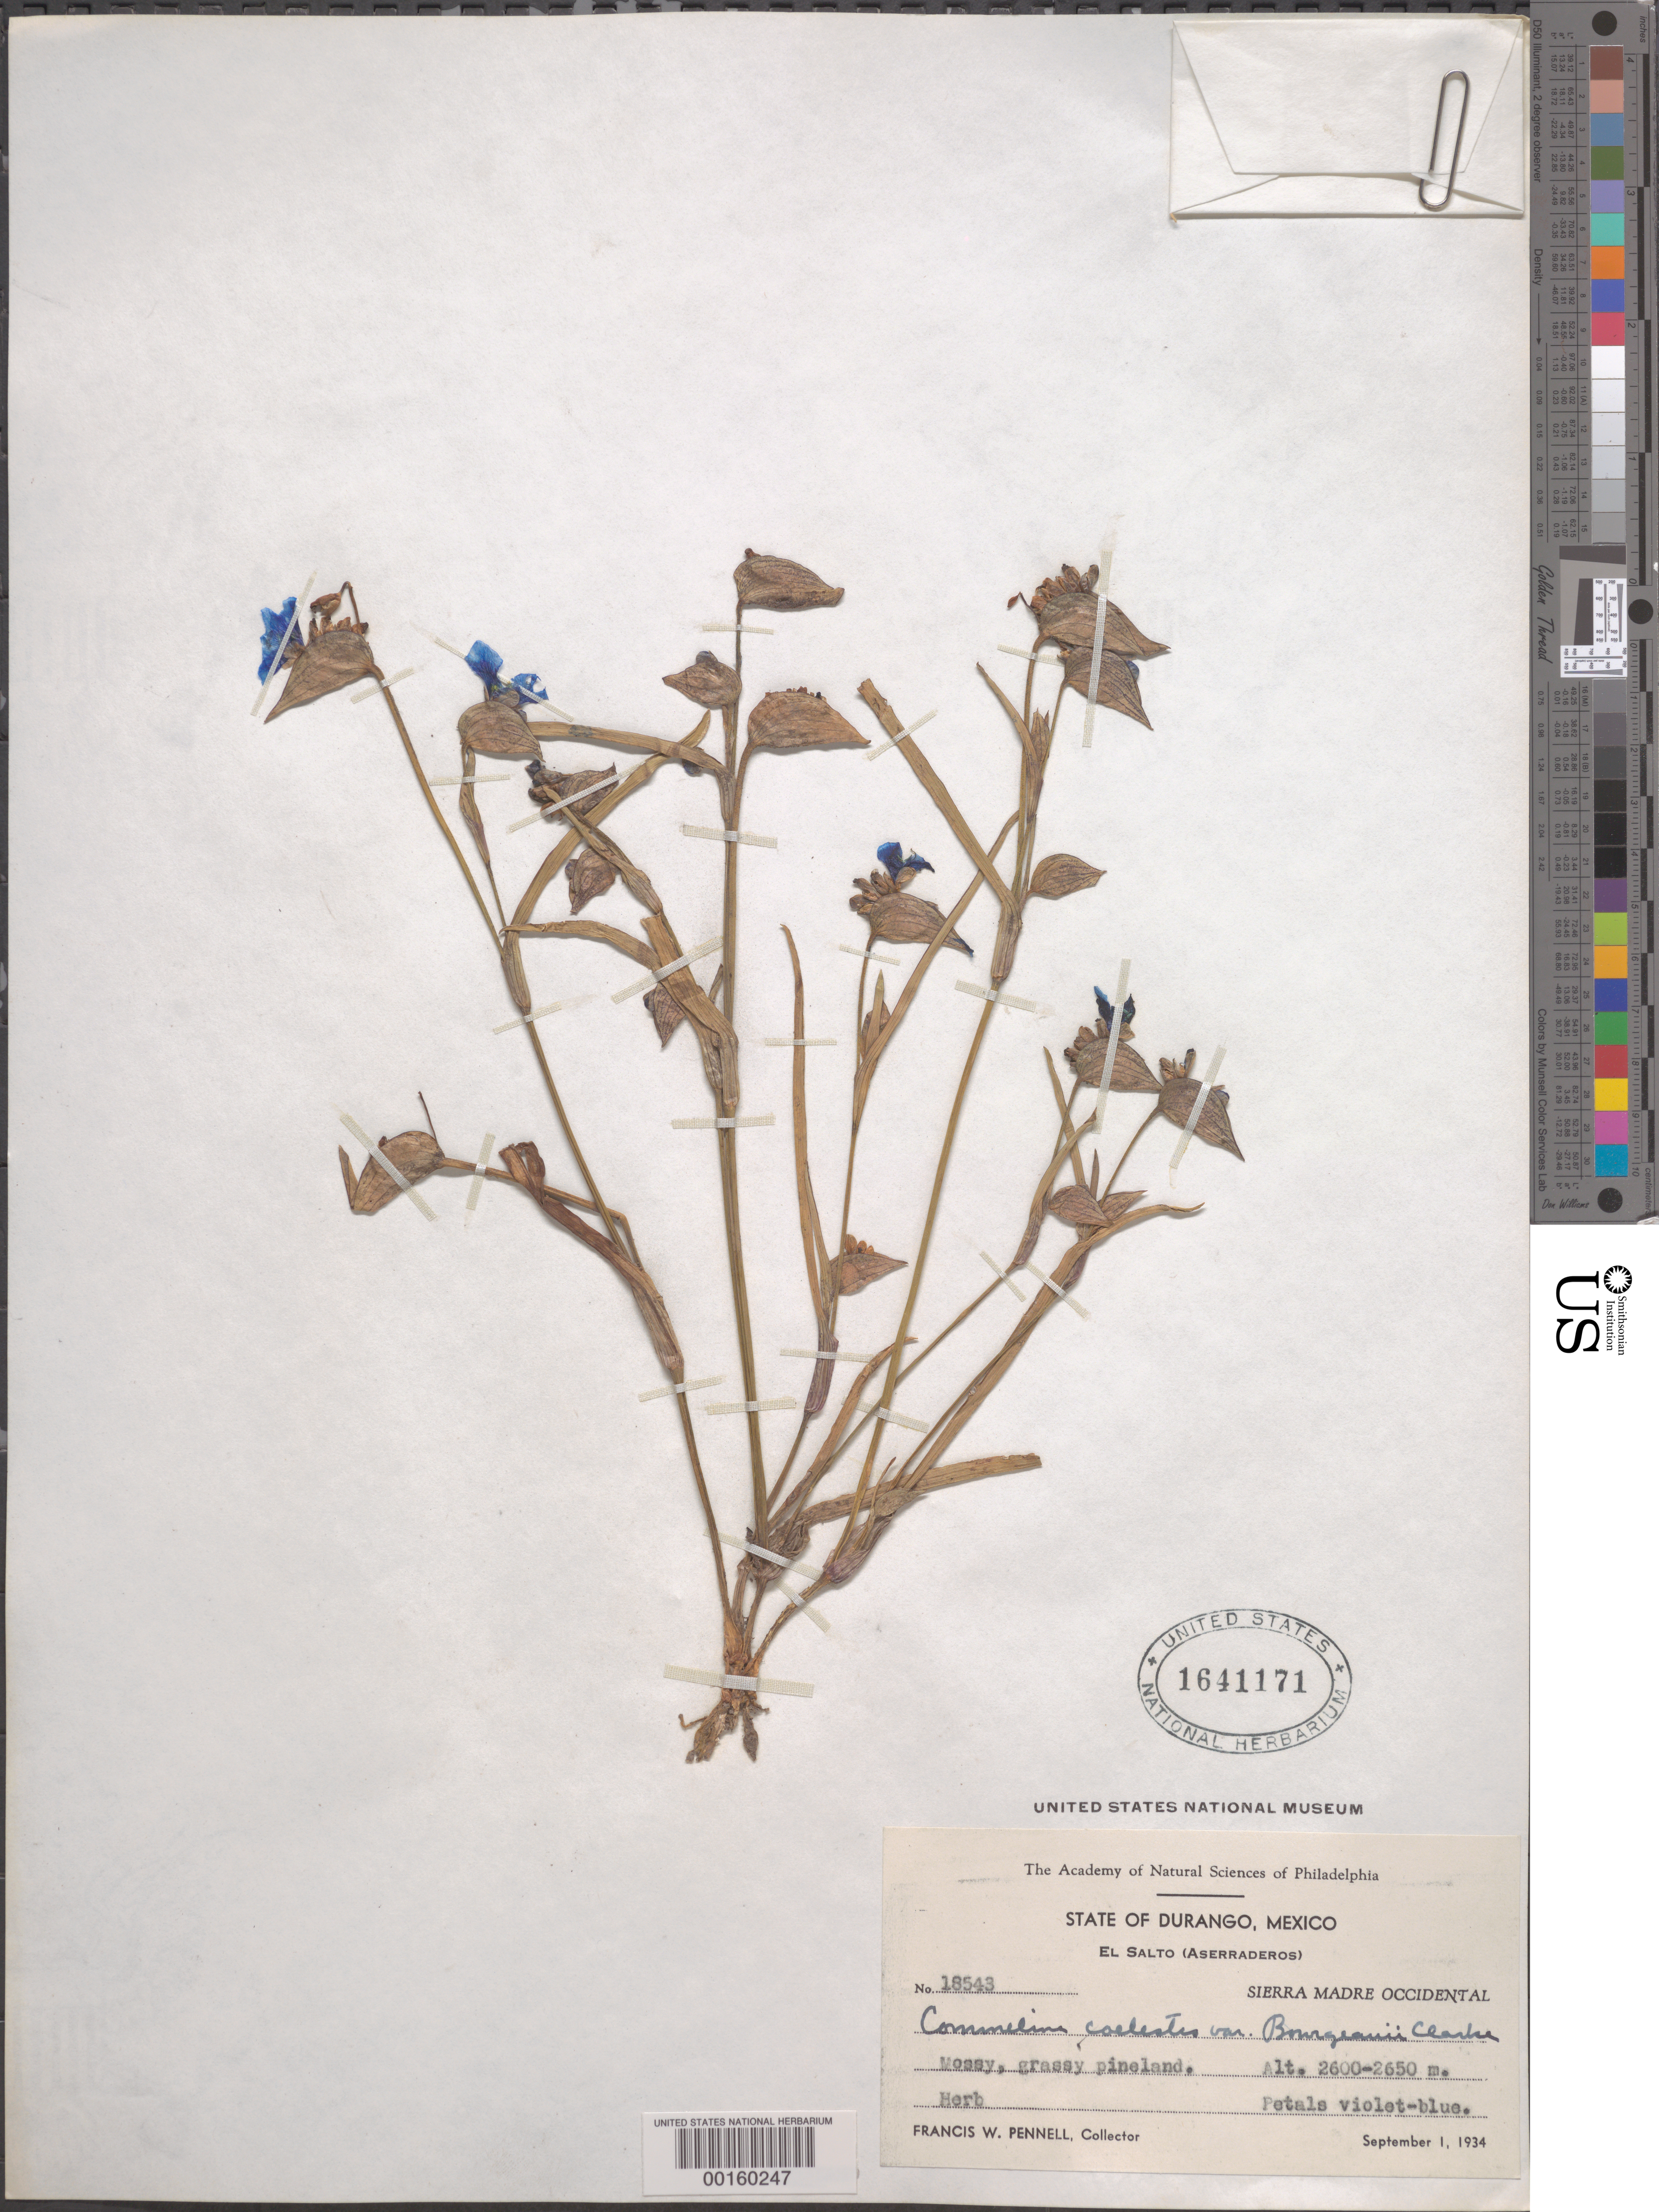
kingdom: Plantae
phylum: Tracheophyta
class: Liliopsida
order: Commelinales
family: Commelinaceae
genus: Commelina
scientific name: Commelina coelestis var. bourgeaui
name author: C.B. Clarke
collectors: F. W. Pennell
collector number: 18543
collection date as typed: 01 Sep 1934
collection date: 1934-09-01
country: Mexico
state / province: Durango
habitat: Mossy, grassy pineland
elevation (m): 2600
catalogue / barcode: US 1641171